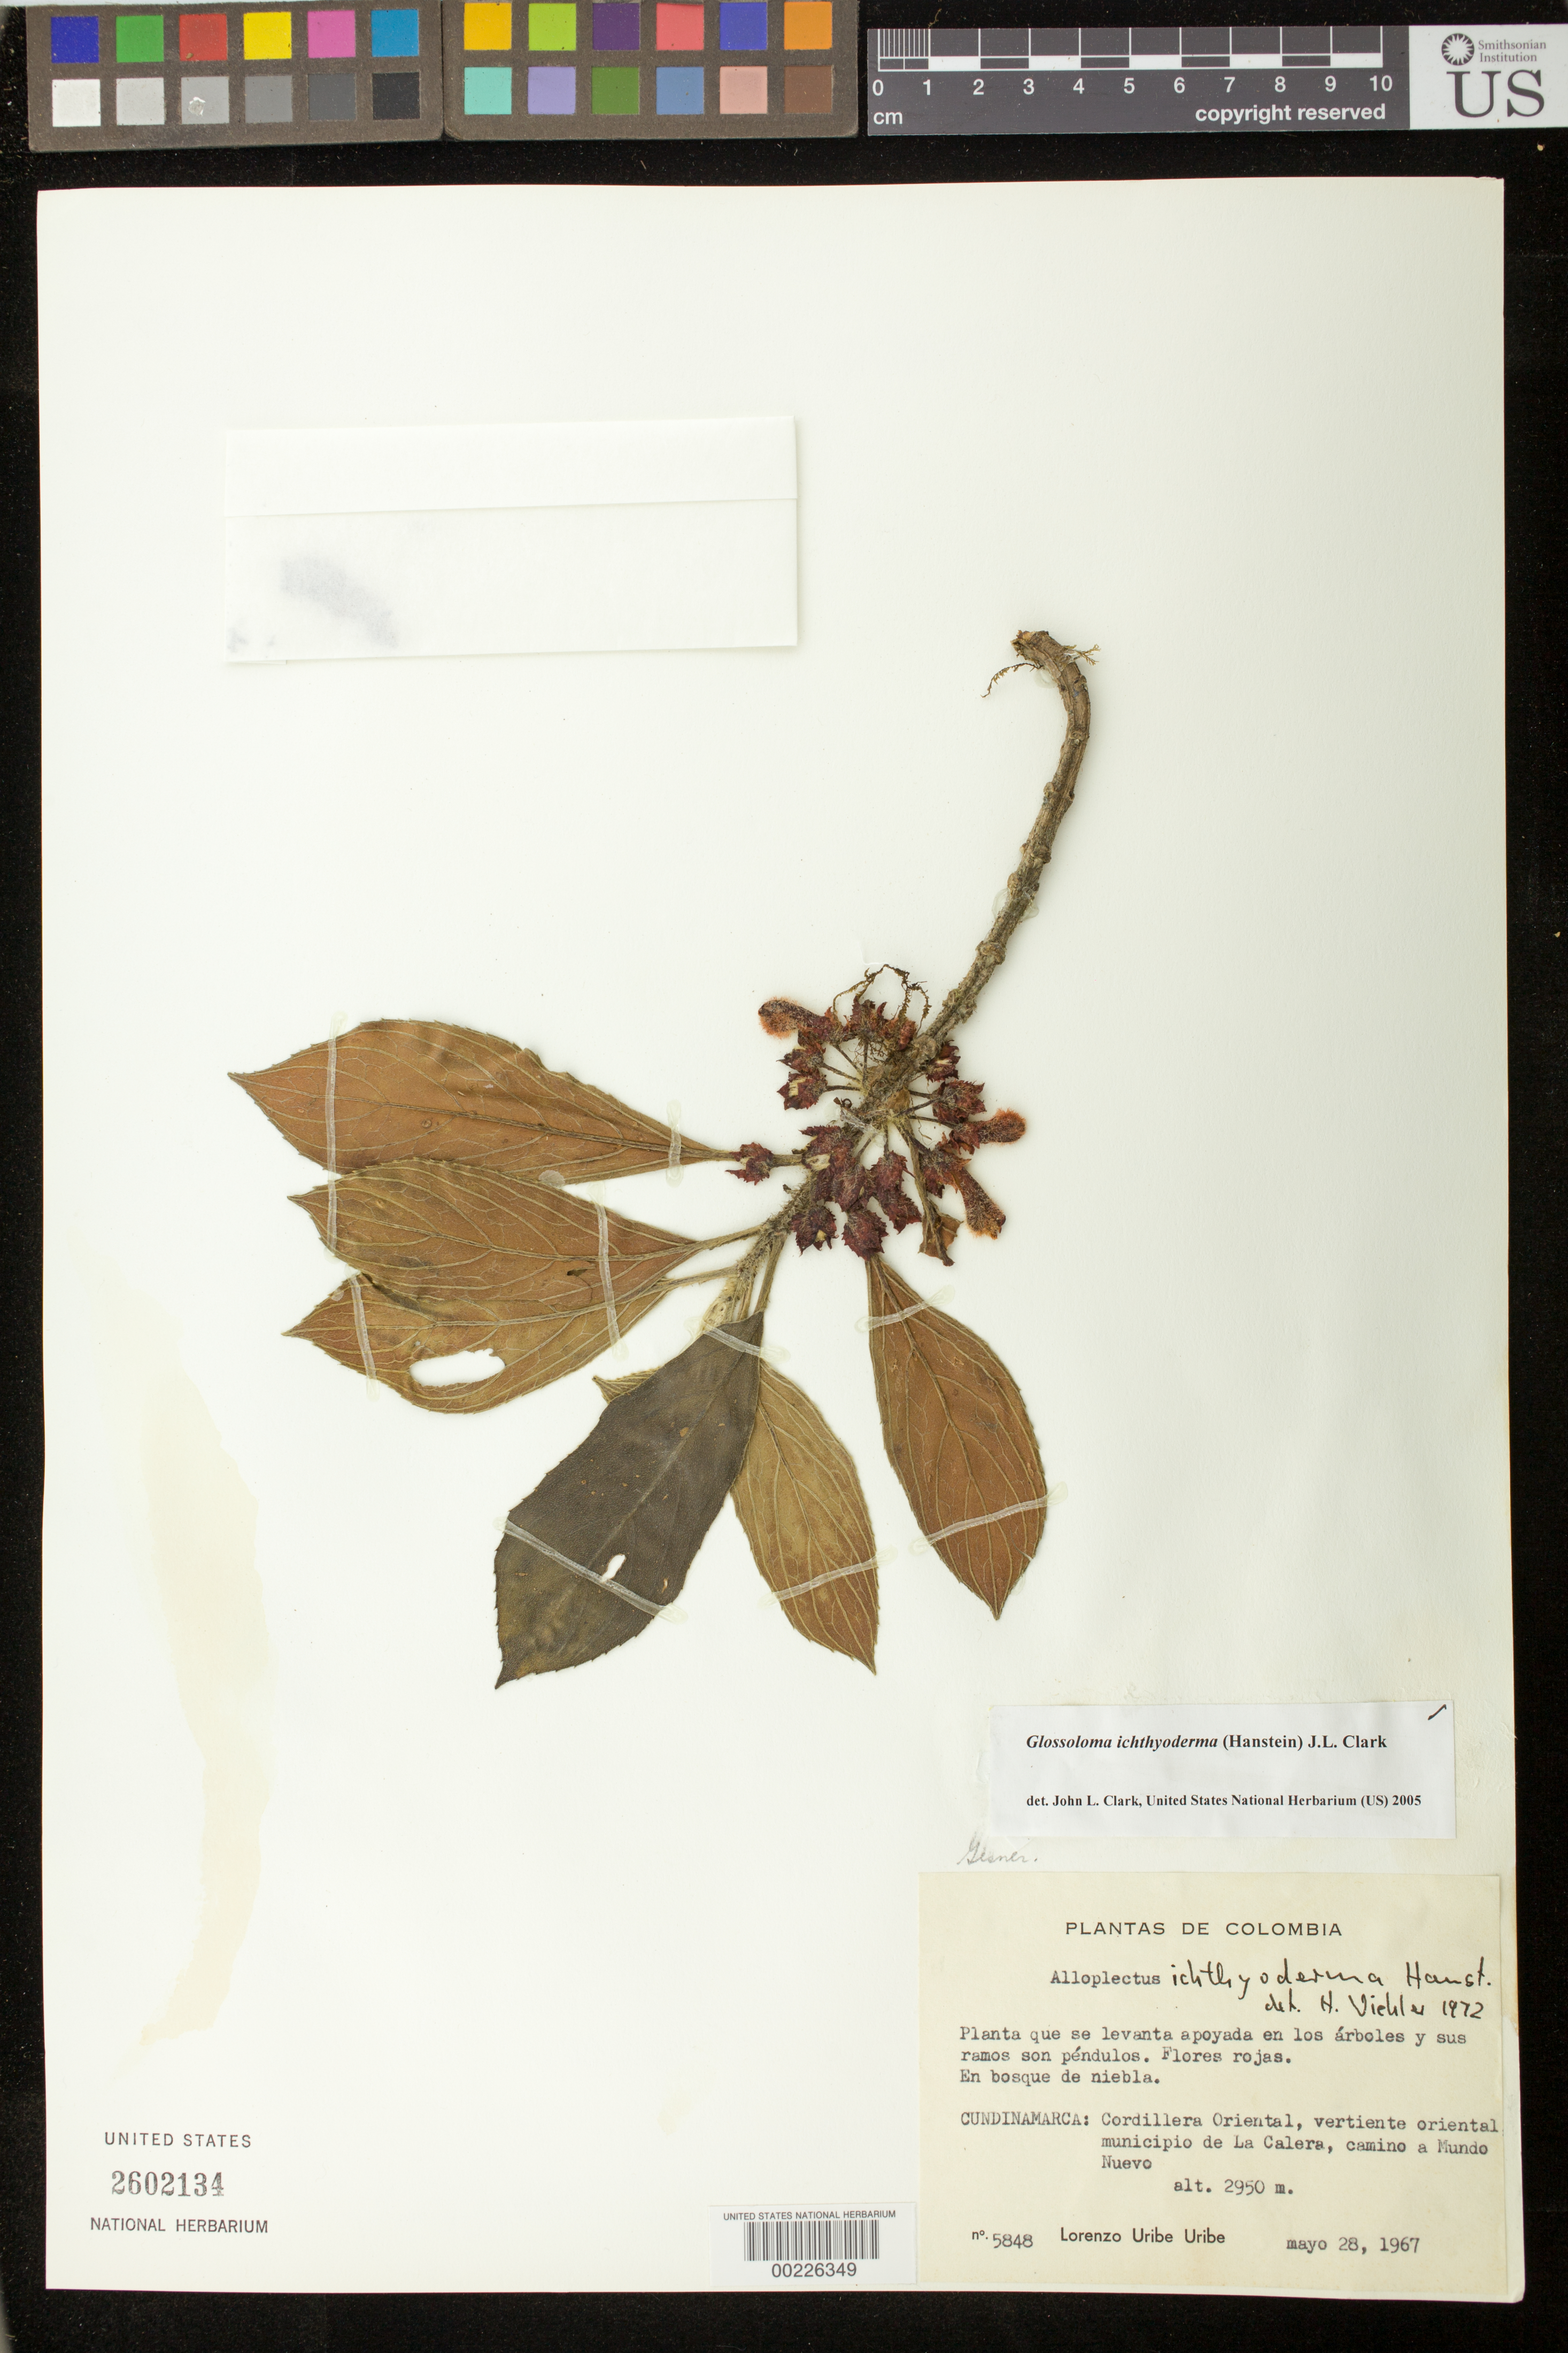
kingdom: Plantae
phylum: Tracheophyta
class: Magnoliopsida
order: Lamiales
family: Gesneriaceae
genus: Glossoloma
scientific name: Glossoloma ichthyoderma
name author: (Hanst.) J.L. Clark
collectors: L. Uribe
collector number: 5848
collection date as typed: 28 May 1967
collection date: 1967-05-28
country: Colombia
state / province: Cundinamarca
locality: Cordillera Oriental, eastern slope, Mun. of La Calera, road to Mundo Nuevo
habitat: Mist forest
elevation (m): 2950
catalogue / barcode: US 2602134